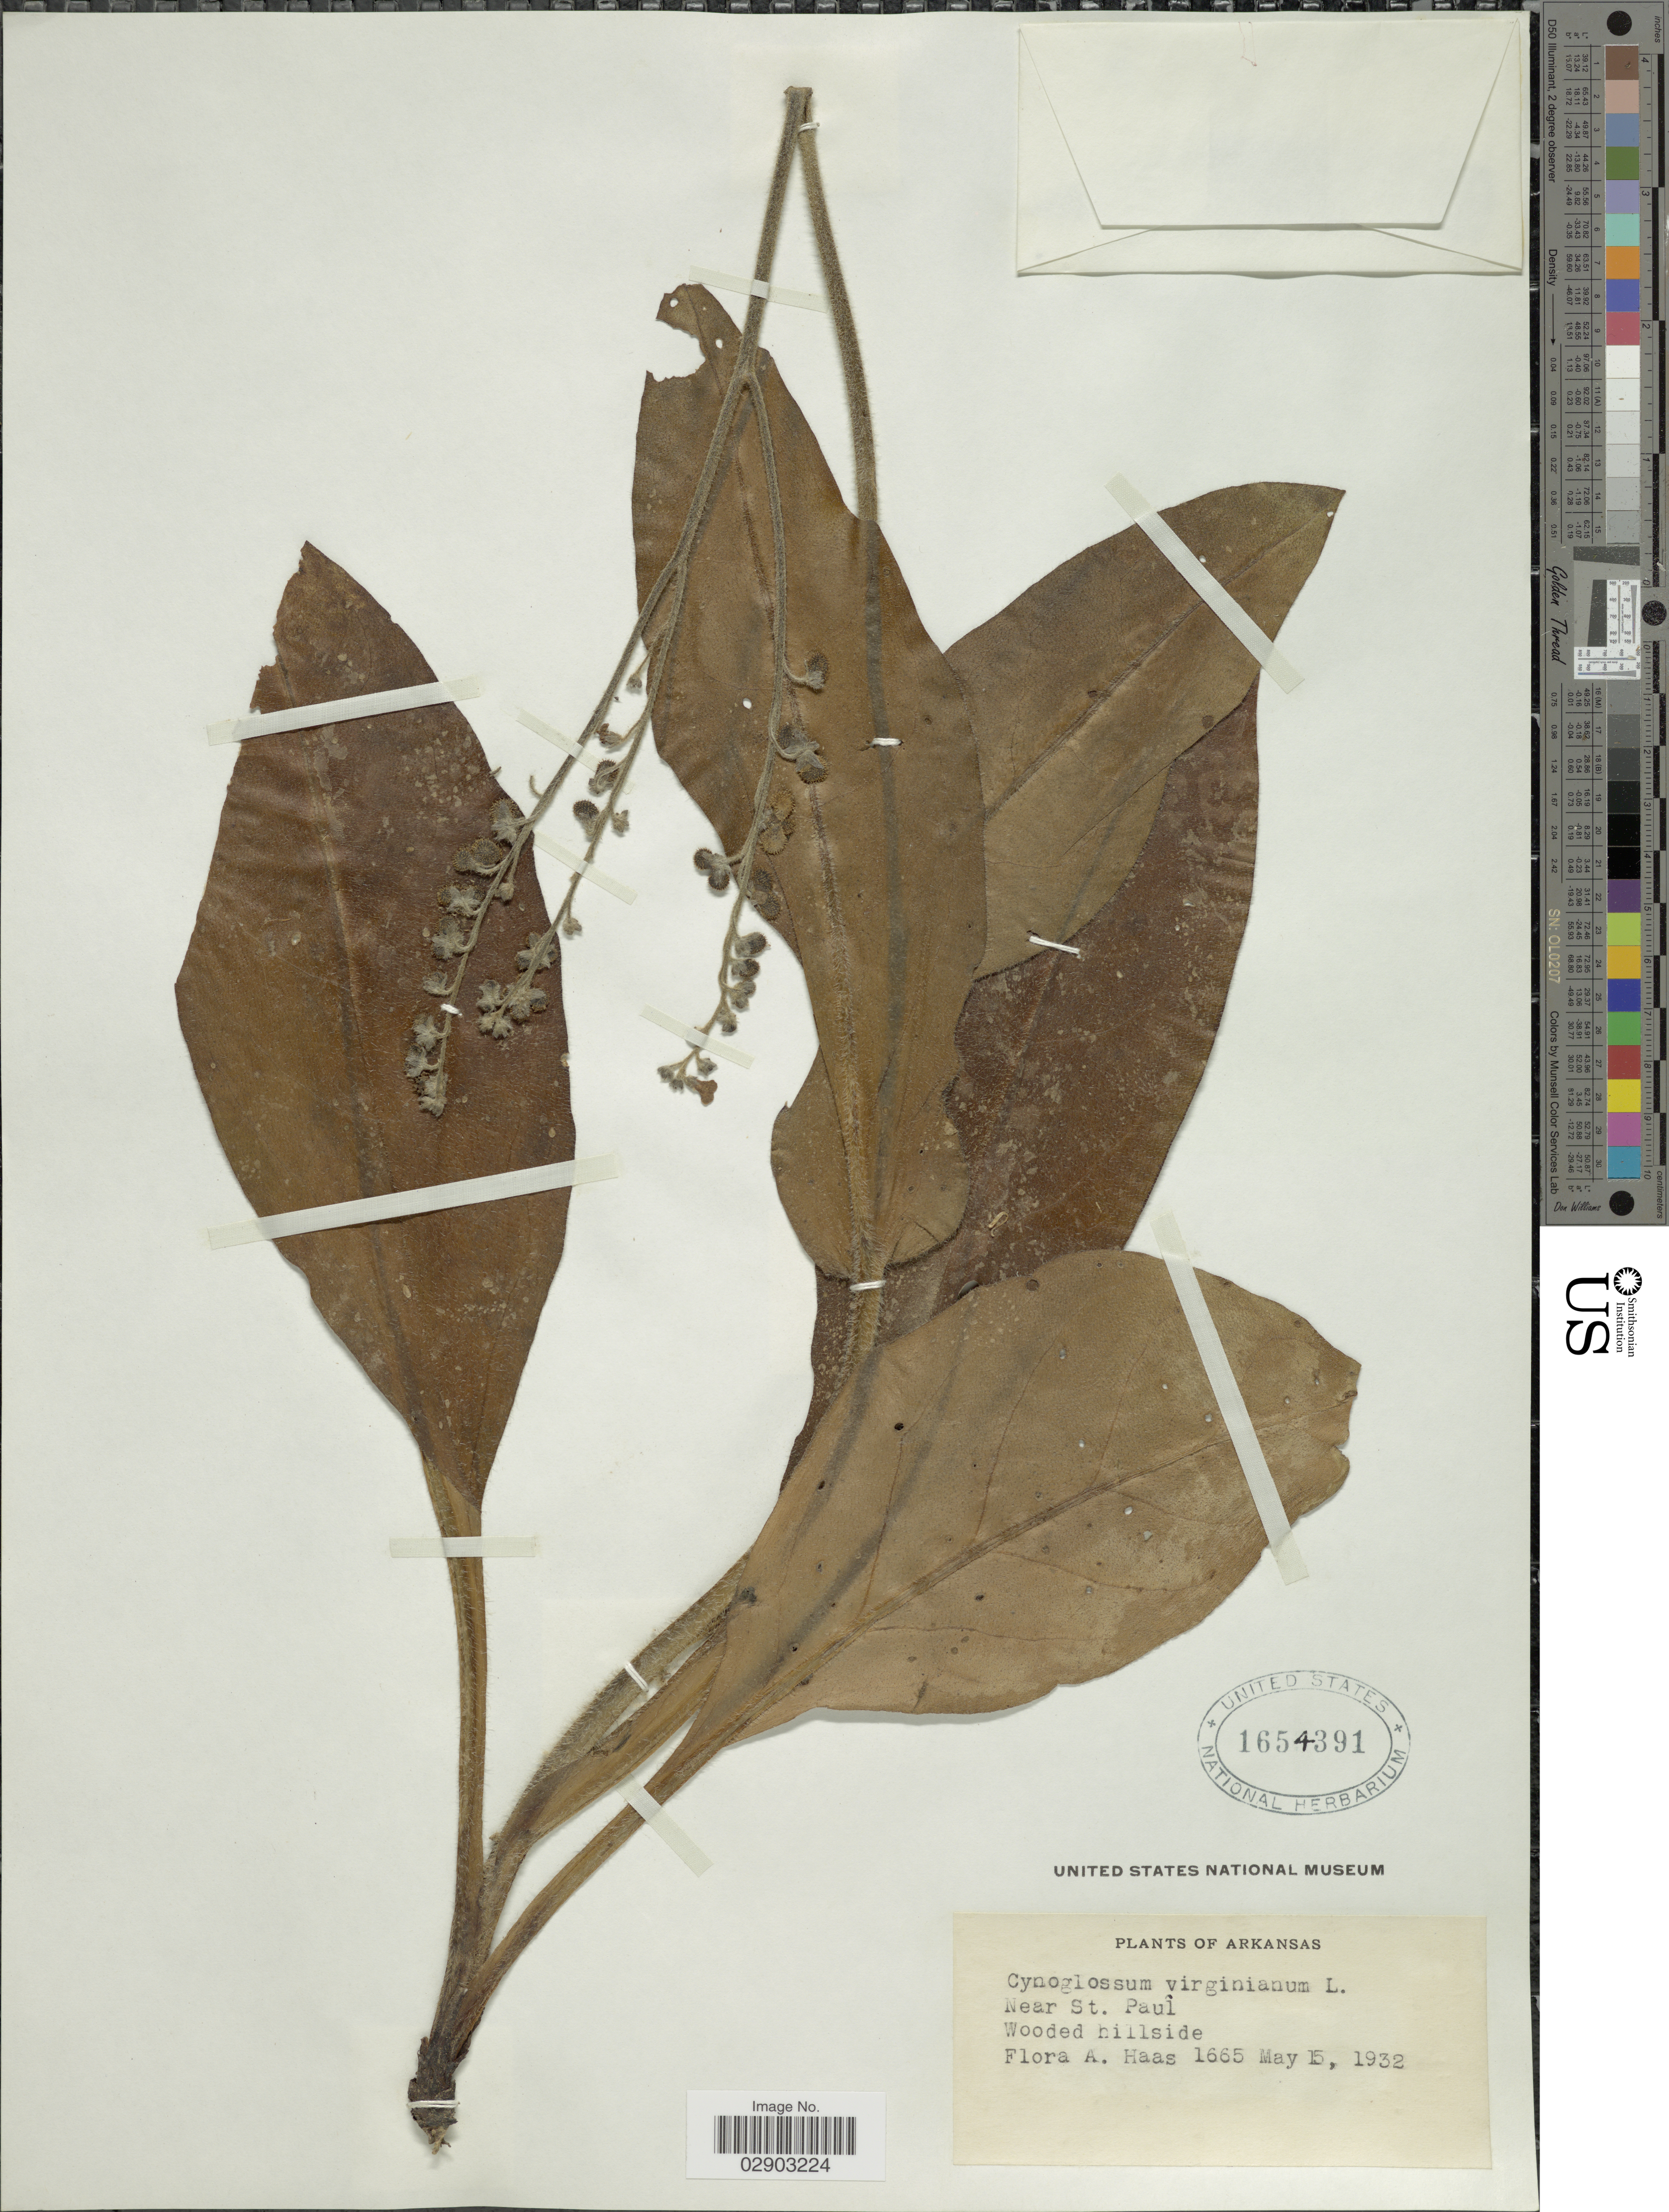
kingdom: Plantae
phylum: Tracheophyta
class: Magnoliopsida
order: Boraginales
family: Boraginaceae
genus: Cynoglossum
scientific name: Cynoglossum virginianum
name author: L.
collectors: A. Haas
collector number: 1665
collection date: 1932-05-15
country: United States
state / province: Arkansas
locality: Near St. Paul.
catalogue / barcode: US 1654391